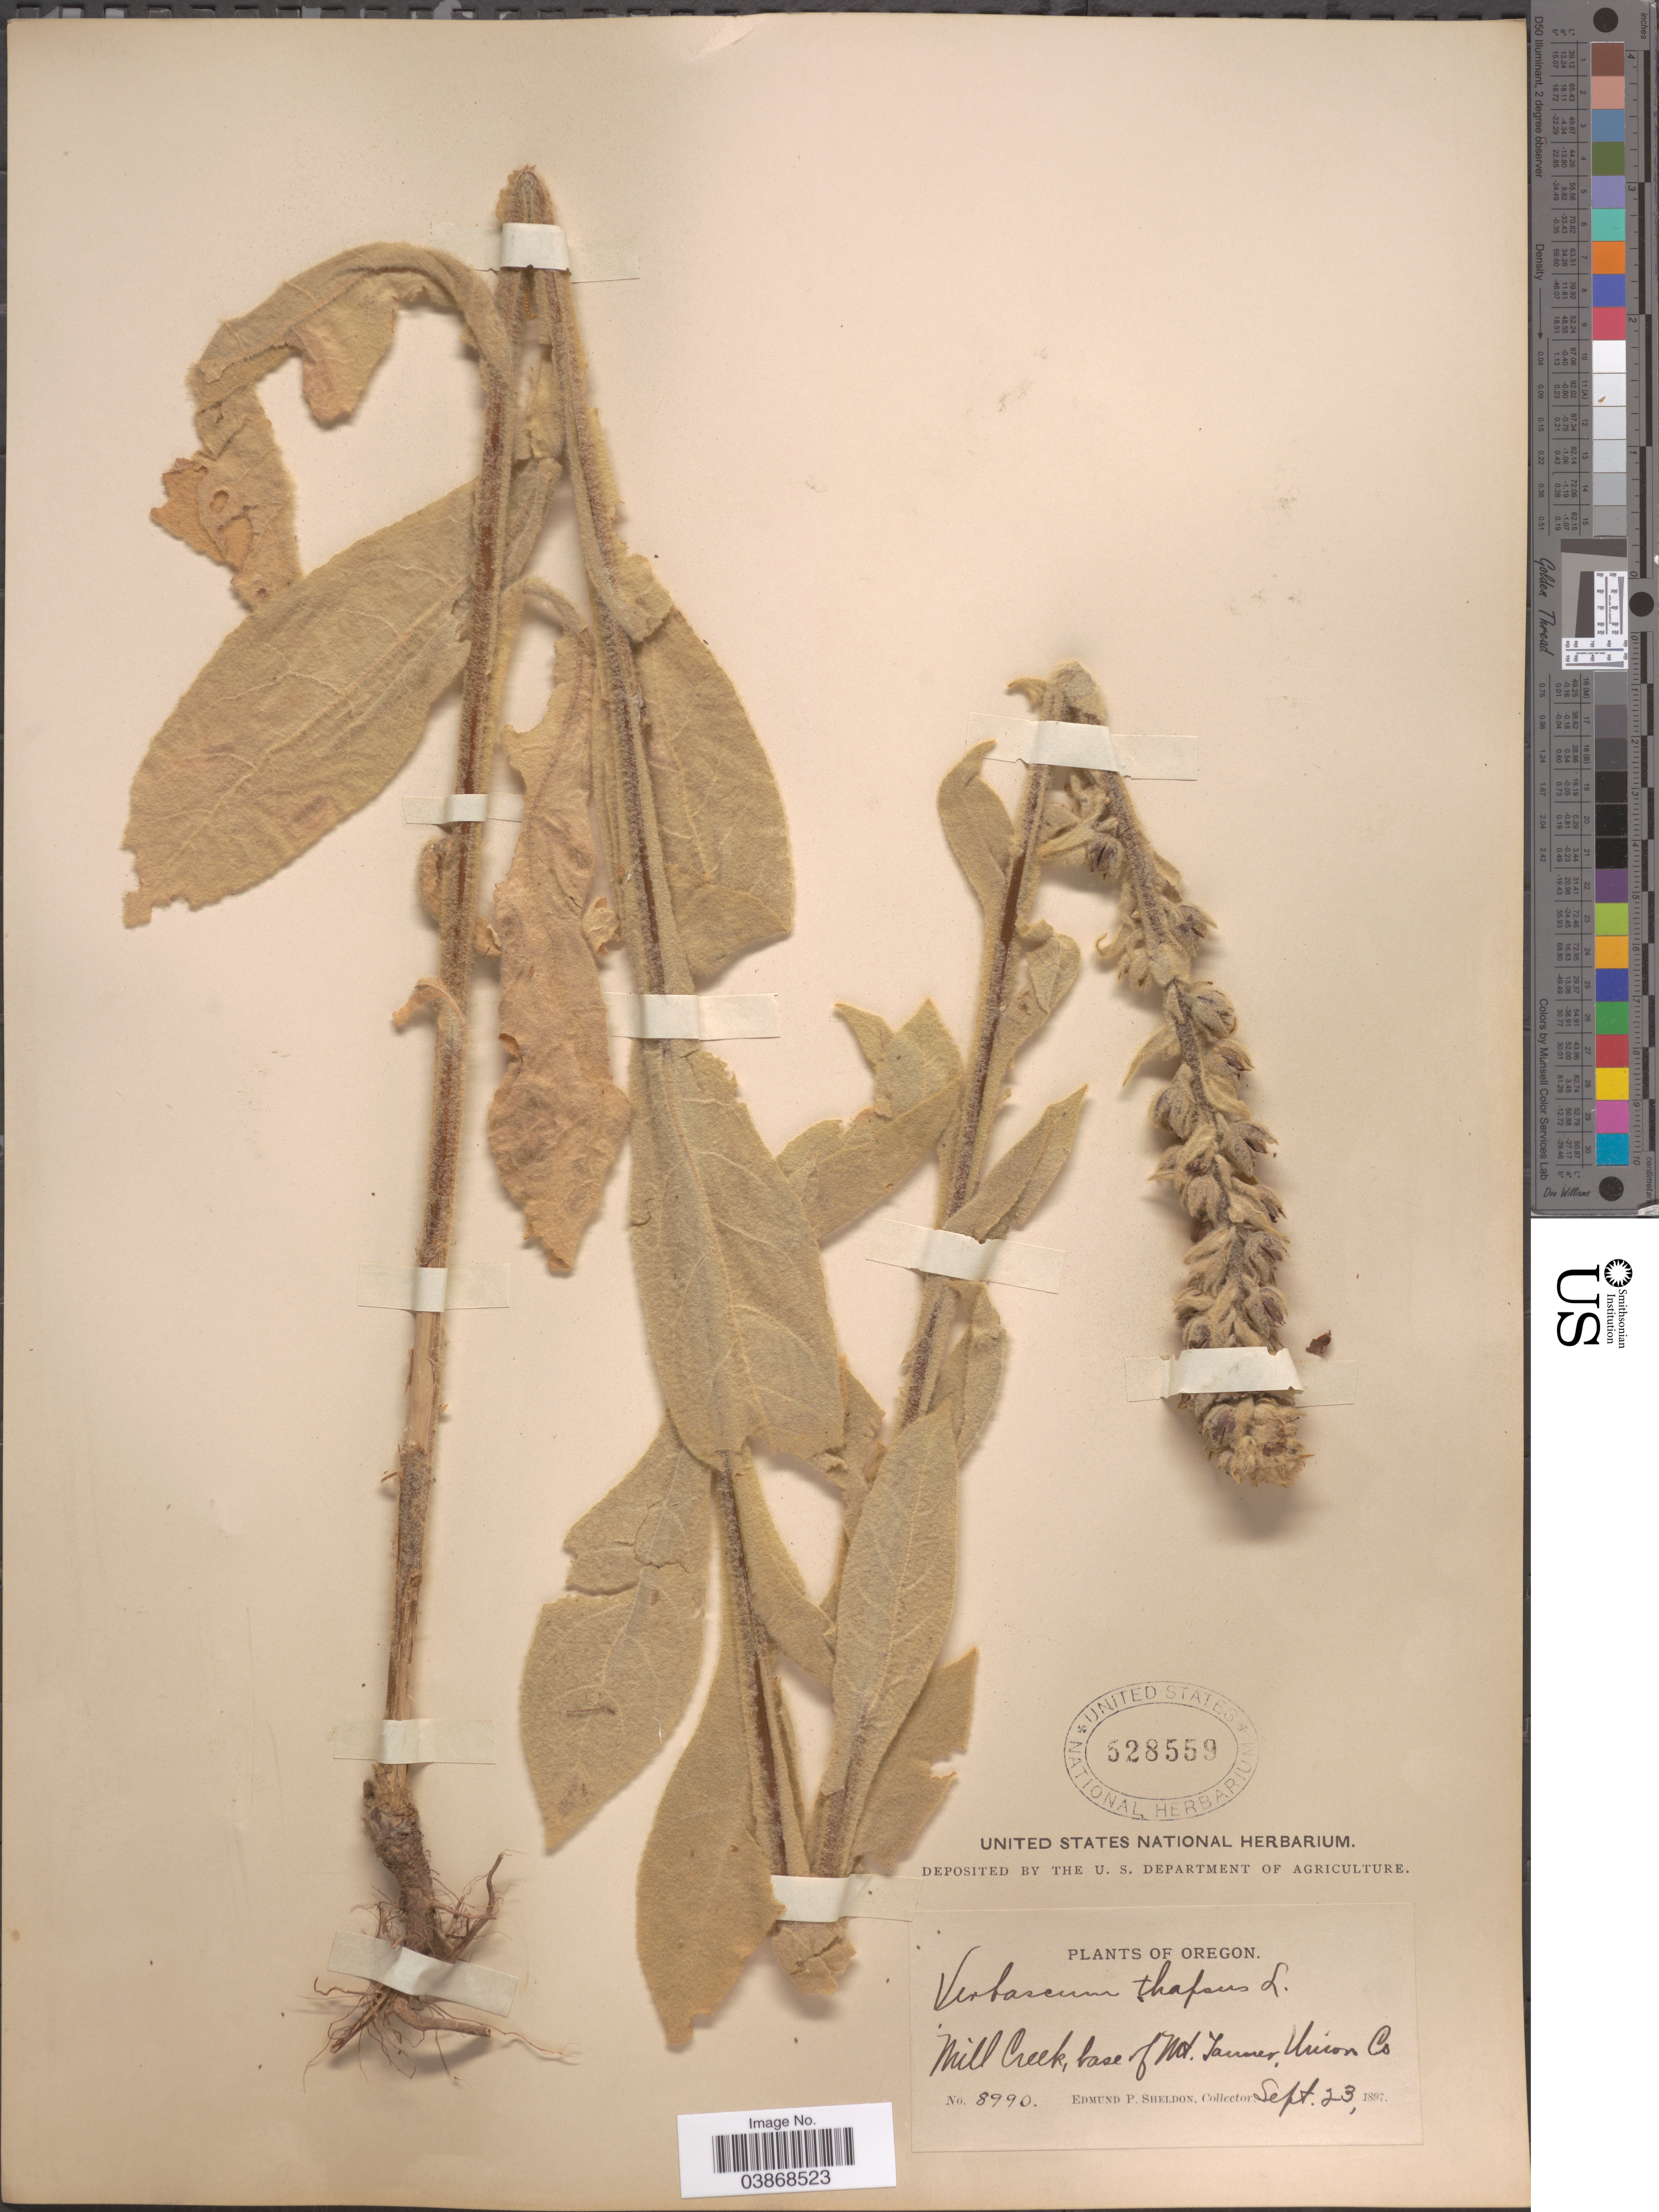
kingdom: Plantae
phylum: Tracheophyta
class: Magnoliopsida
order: Lamiales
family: Scrophulariaceae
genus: Verbascum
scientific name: Verbascum thapsus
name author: L.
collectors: E. P. Sheldon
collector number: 8990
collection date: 1897-09-23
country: United States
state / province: Oregon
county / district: Union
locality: Mill Creek, base of Mt. Tanner, Union Co.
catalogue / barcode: US 528559